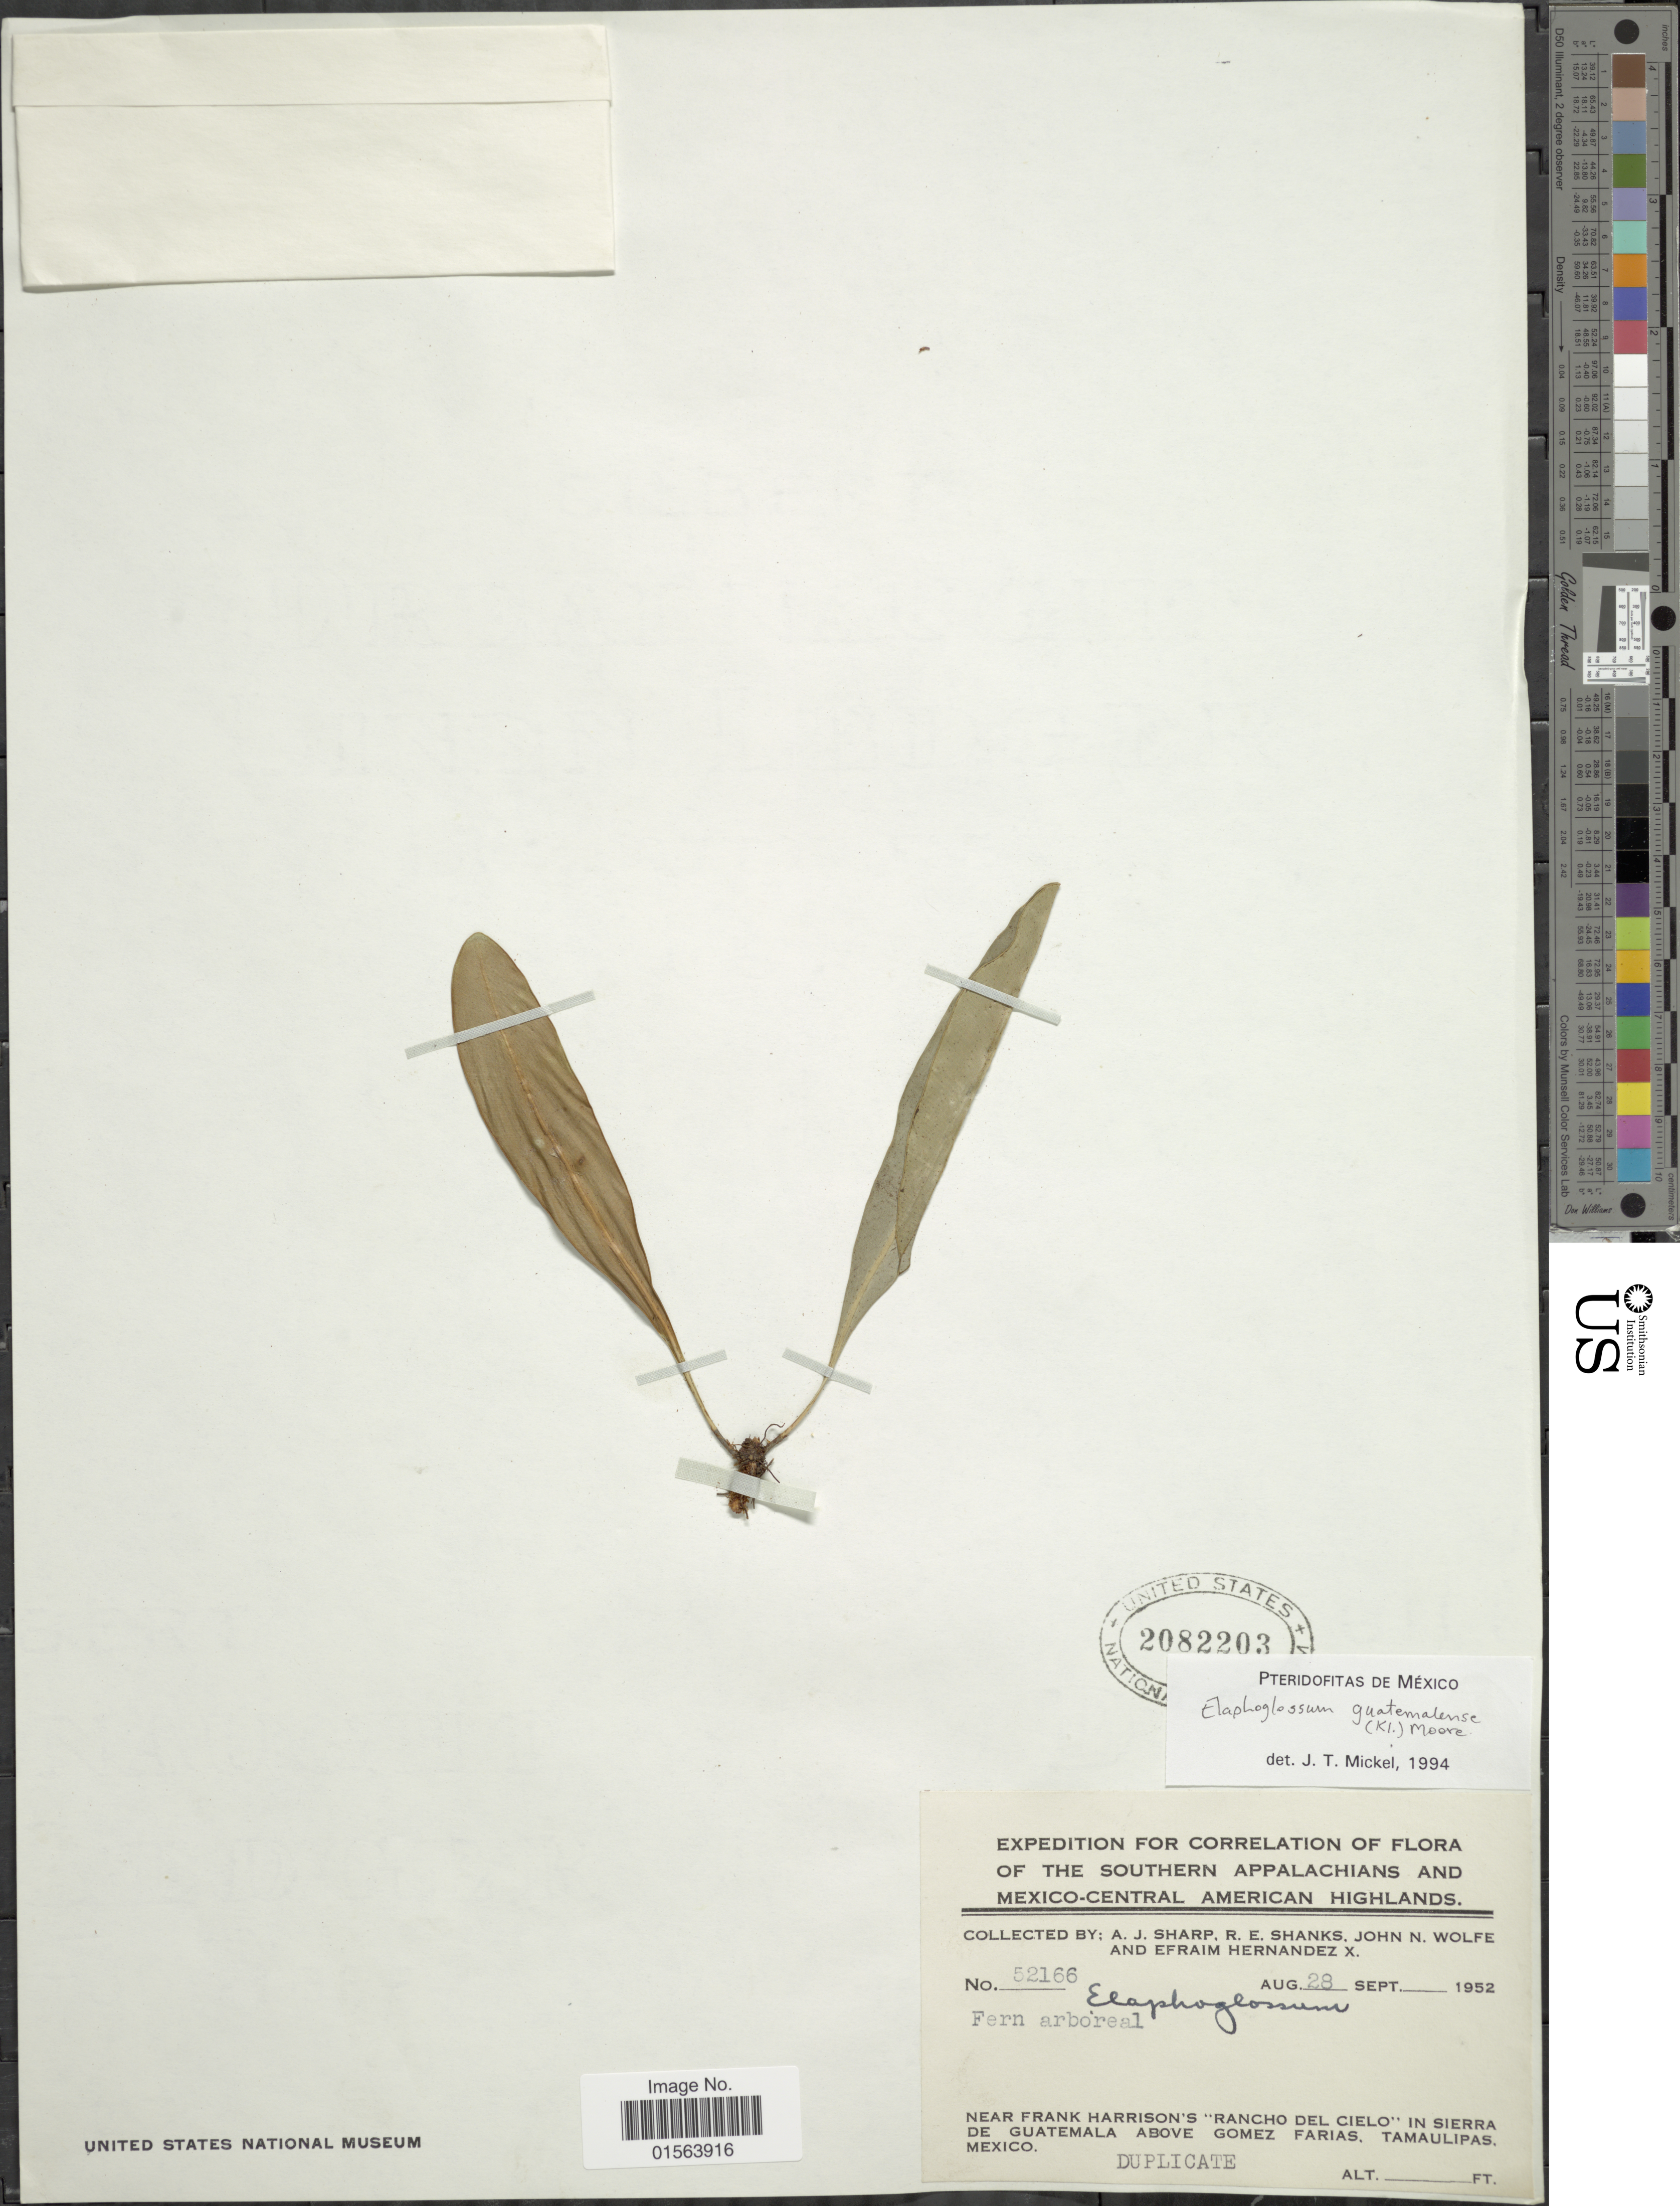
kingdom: Plantae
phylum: Tracheophyta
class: Polypodiopsida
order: Polypodiales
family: Dryopteridaceae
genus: Elaphoglossum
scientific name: Elaphoglossum guatemalense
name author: (Klotzsch) T. Moore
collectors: A. J. Sharp, R. Shanks, J. Wolfe & E. Hernandez X.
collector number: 52166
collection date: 1952-08-28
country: Mexico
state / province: Tamaulipas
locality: Southern Appalachians and Mexico-Central American Highlands, near Frank Harrison's Rancho del Cielo, in Sierra de Guatemala above Gomez Farias, Tamaulipas, Mexico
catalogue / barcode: US 2082203